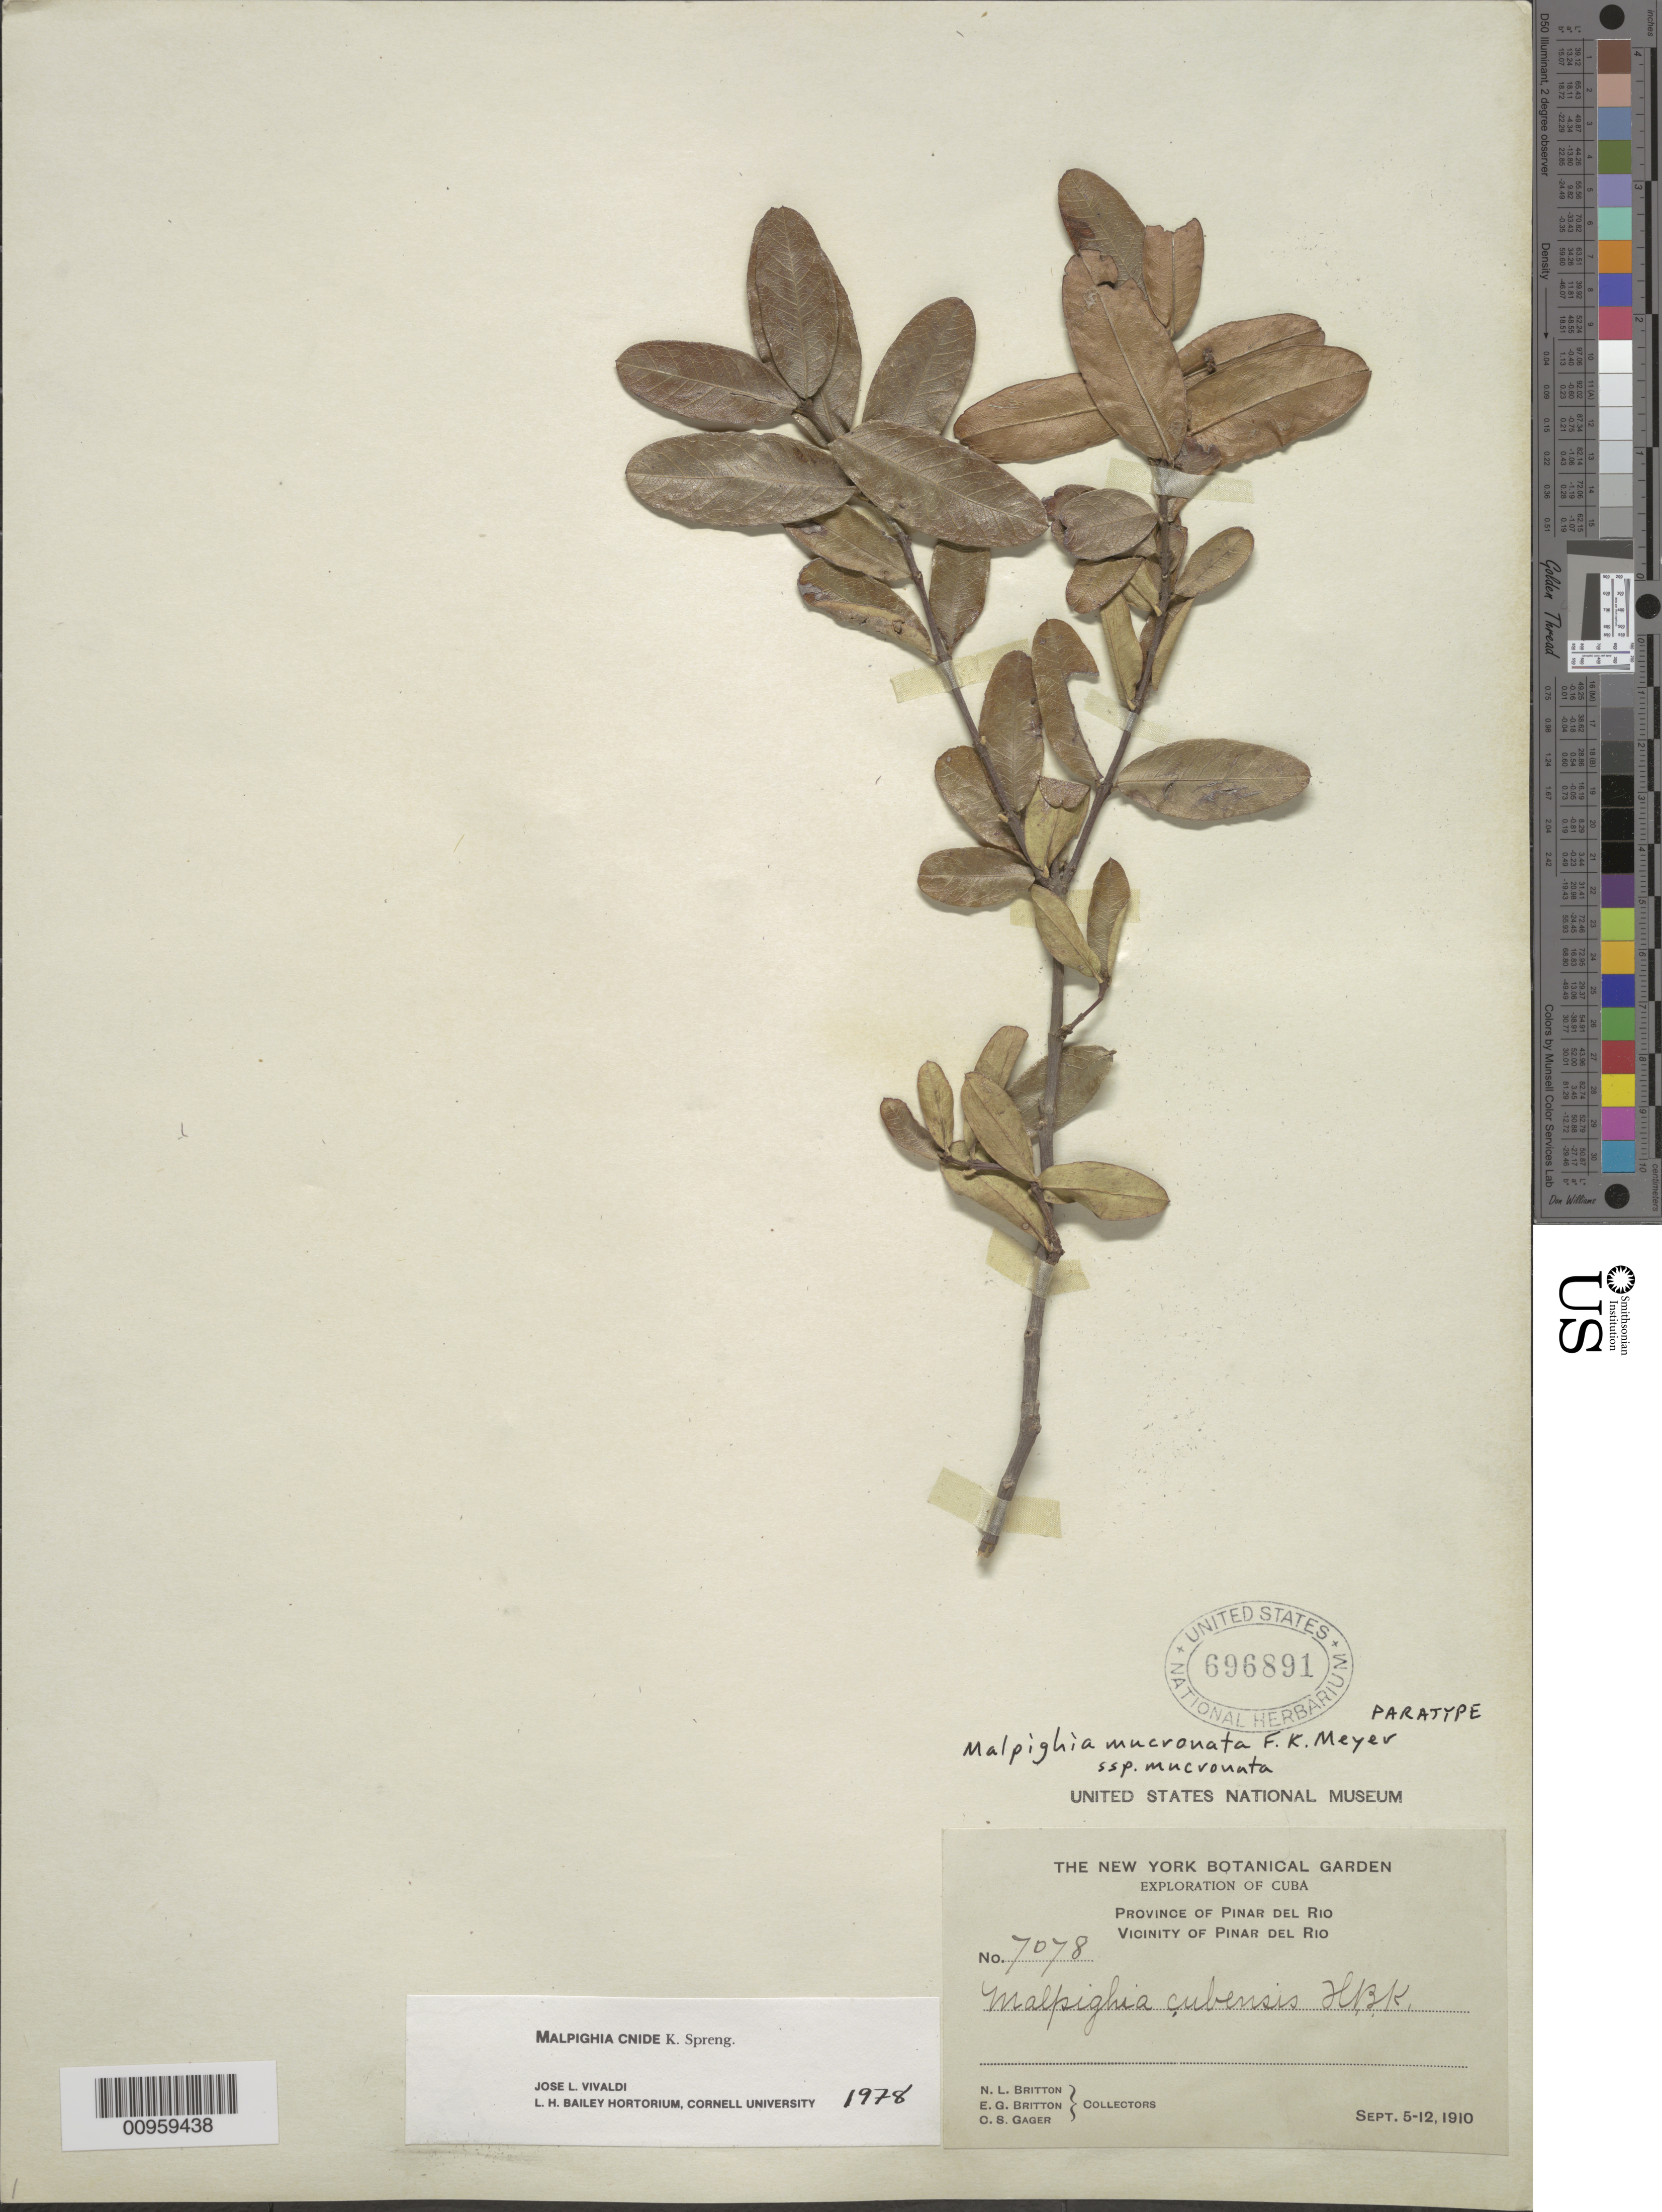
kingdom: Plantae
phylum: Tracheophyta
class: Magnoliopsida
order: Malpighiales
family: Malpighiaceae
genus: Malpighia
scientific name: Malpighia mucronata subsp. insulae-pinorum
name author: F.K. Mey.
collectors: N. Britton, E. G. Britton & C. Gager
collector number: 7078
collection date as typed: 05 Sep 1910 to 12 Sep 1910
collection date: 1910-09-05/1910-09-12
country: Cuba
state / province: Pinar del Rio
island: Cuba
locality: Vicinity of Pinar del Rio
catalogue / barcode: US 696891